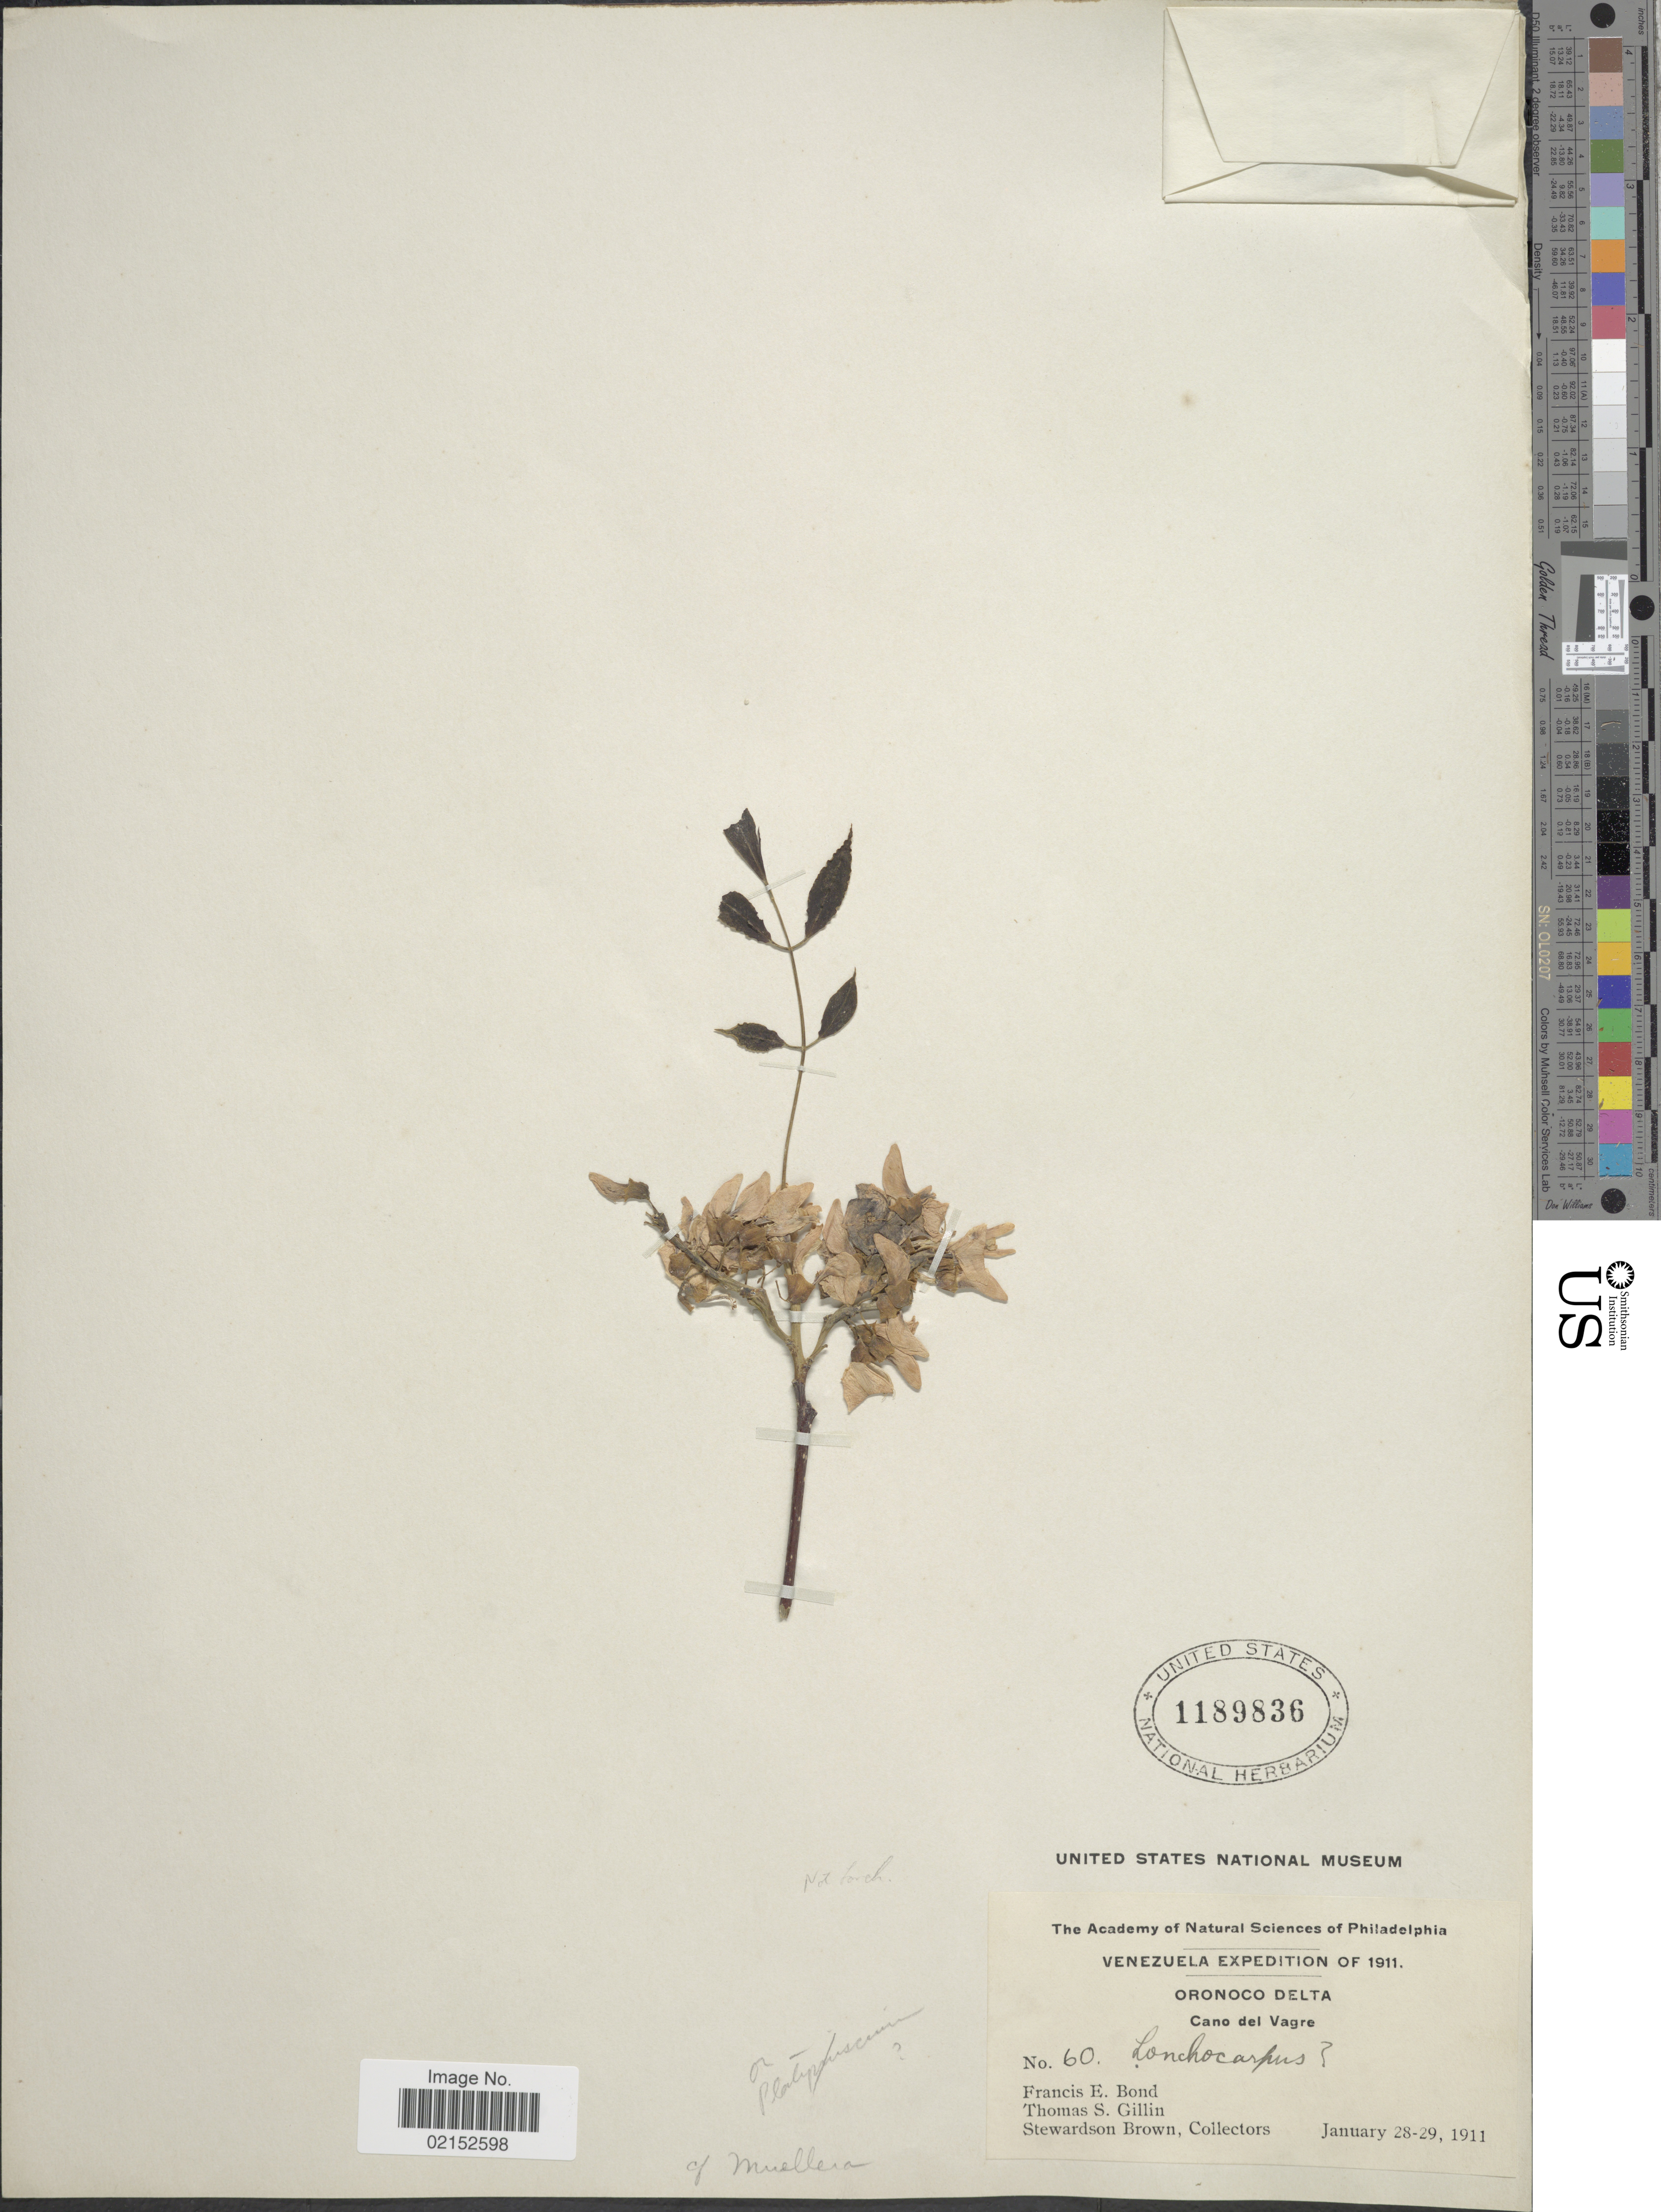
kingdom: Plantae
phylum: Tracheophyta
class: Magnoliopsida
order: Fabales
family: Fabaceae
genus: Muellera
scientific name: Muellera frutescens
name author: (Aubl.) Standl.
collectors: F. Bond, T. Gillin & S. Brown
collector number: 60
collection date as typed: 28-29 January 1911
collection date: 1911-01-28/1911-01-29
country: Venezuela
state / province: Delta Amacuro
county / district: Pedernales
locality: Cano Vagre in the vicinity of Pedernales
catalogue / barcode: US 1189836